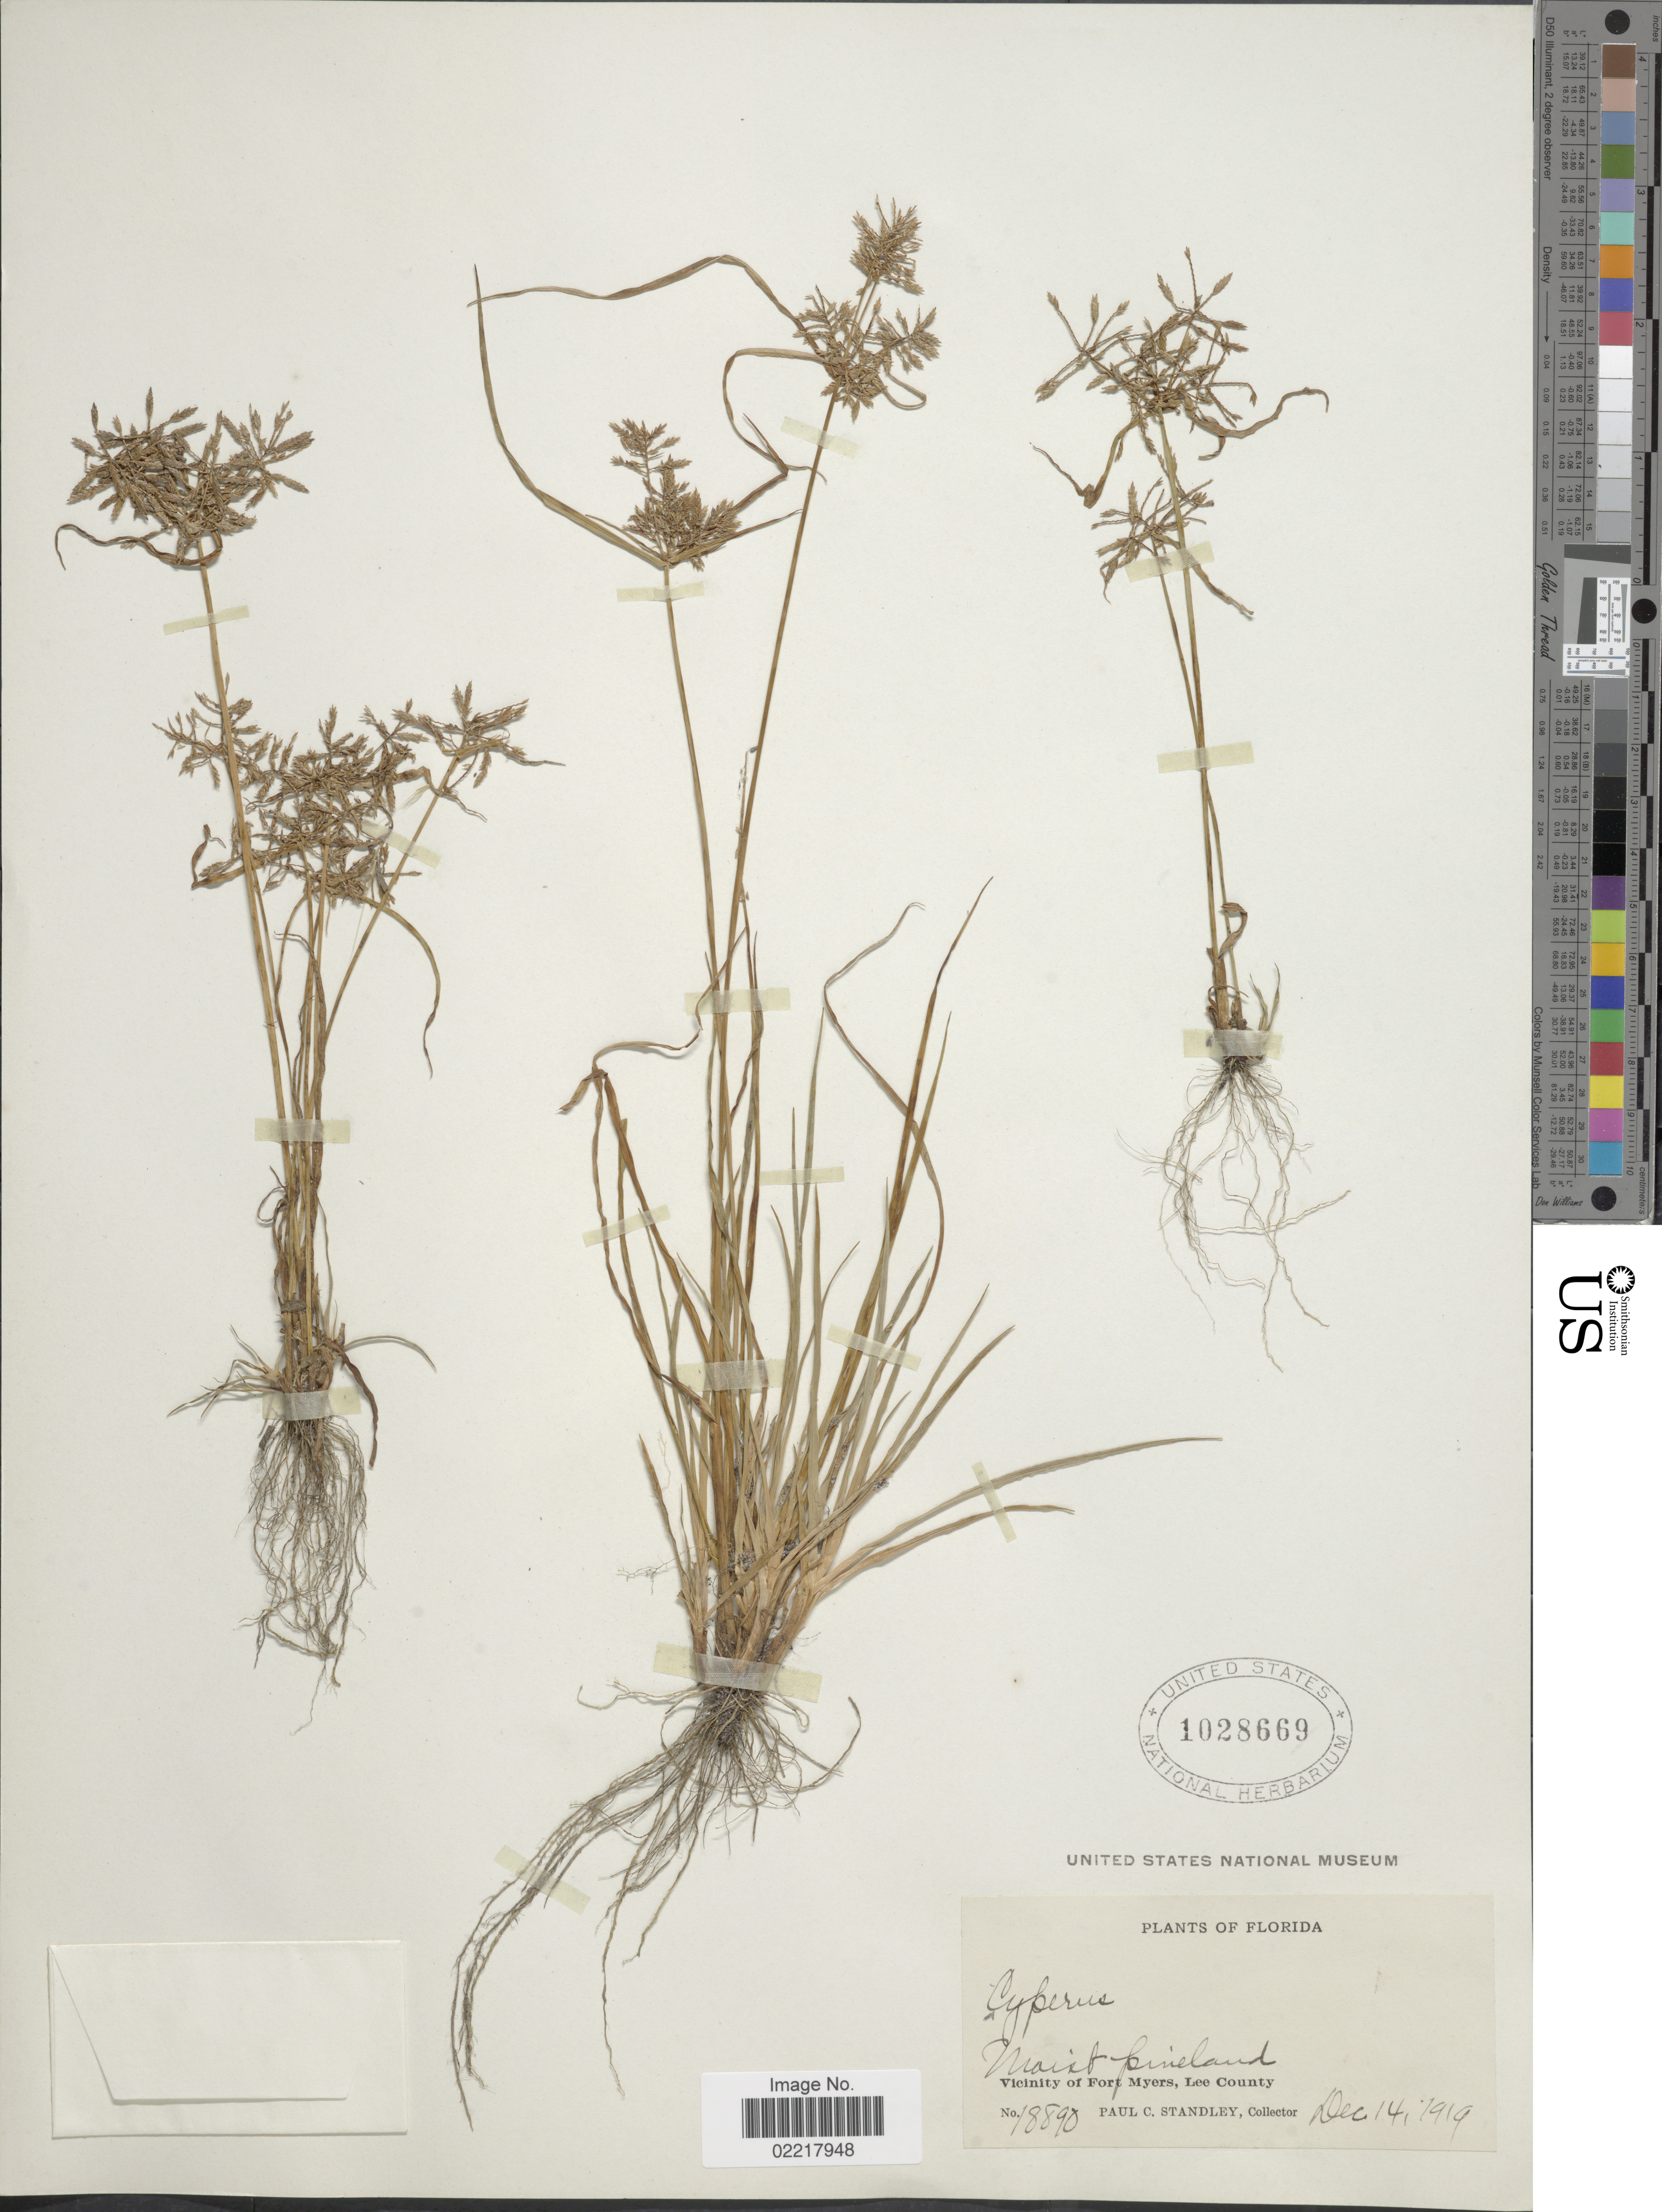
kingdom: Plantae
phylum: Tracheophyta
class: Liliopsida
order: Poales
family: Cyperaceae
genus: Cyperus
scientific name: Cyperus polystachyos var. texensis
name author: (Torr.) Fernald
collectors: P. C. Standley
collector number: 18890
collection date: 1919-12-14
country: United States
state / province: Florida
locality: Moist pineland, Vicinity of Fort Myers, Lee County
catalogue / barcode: US 1028669